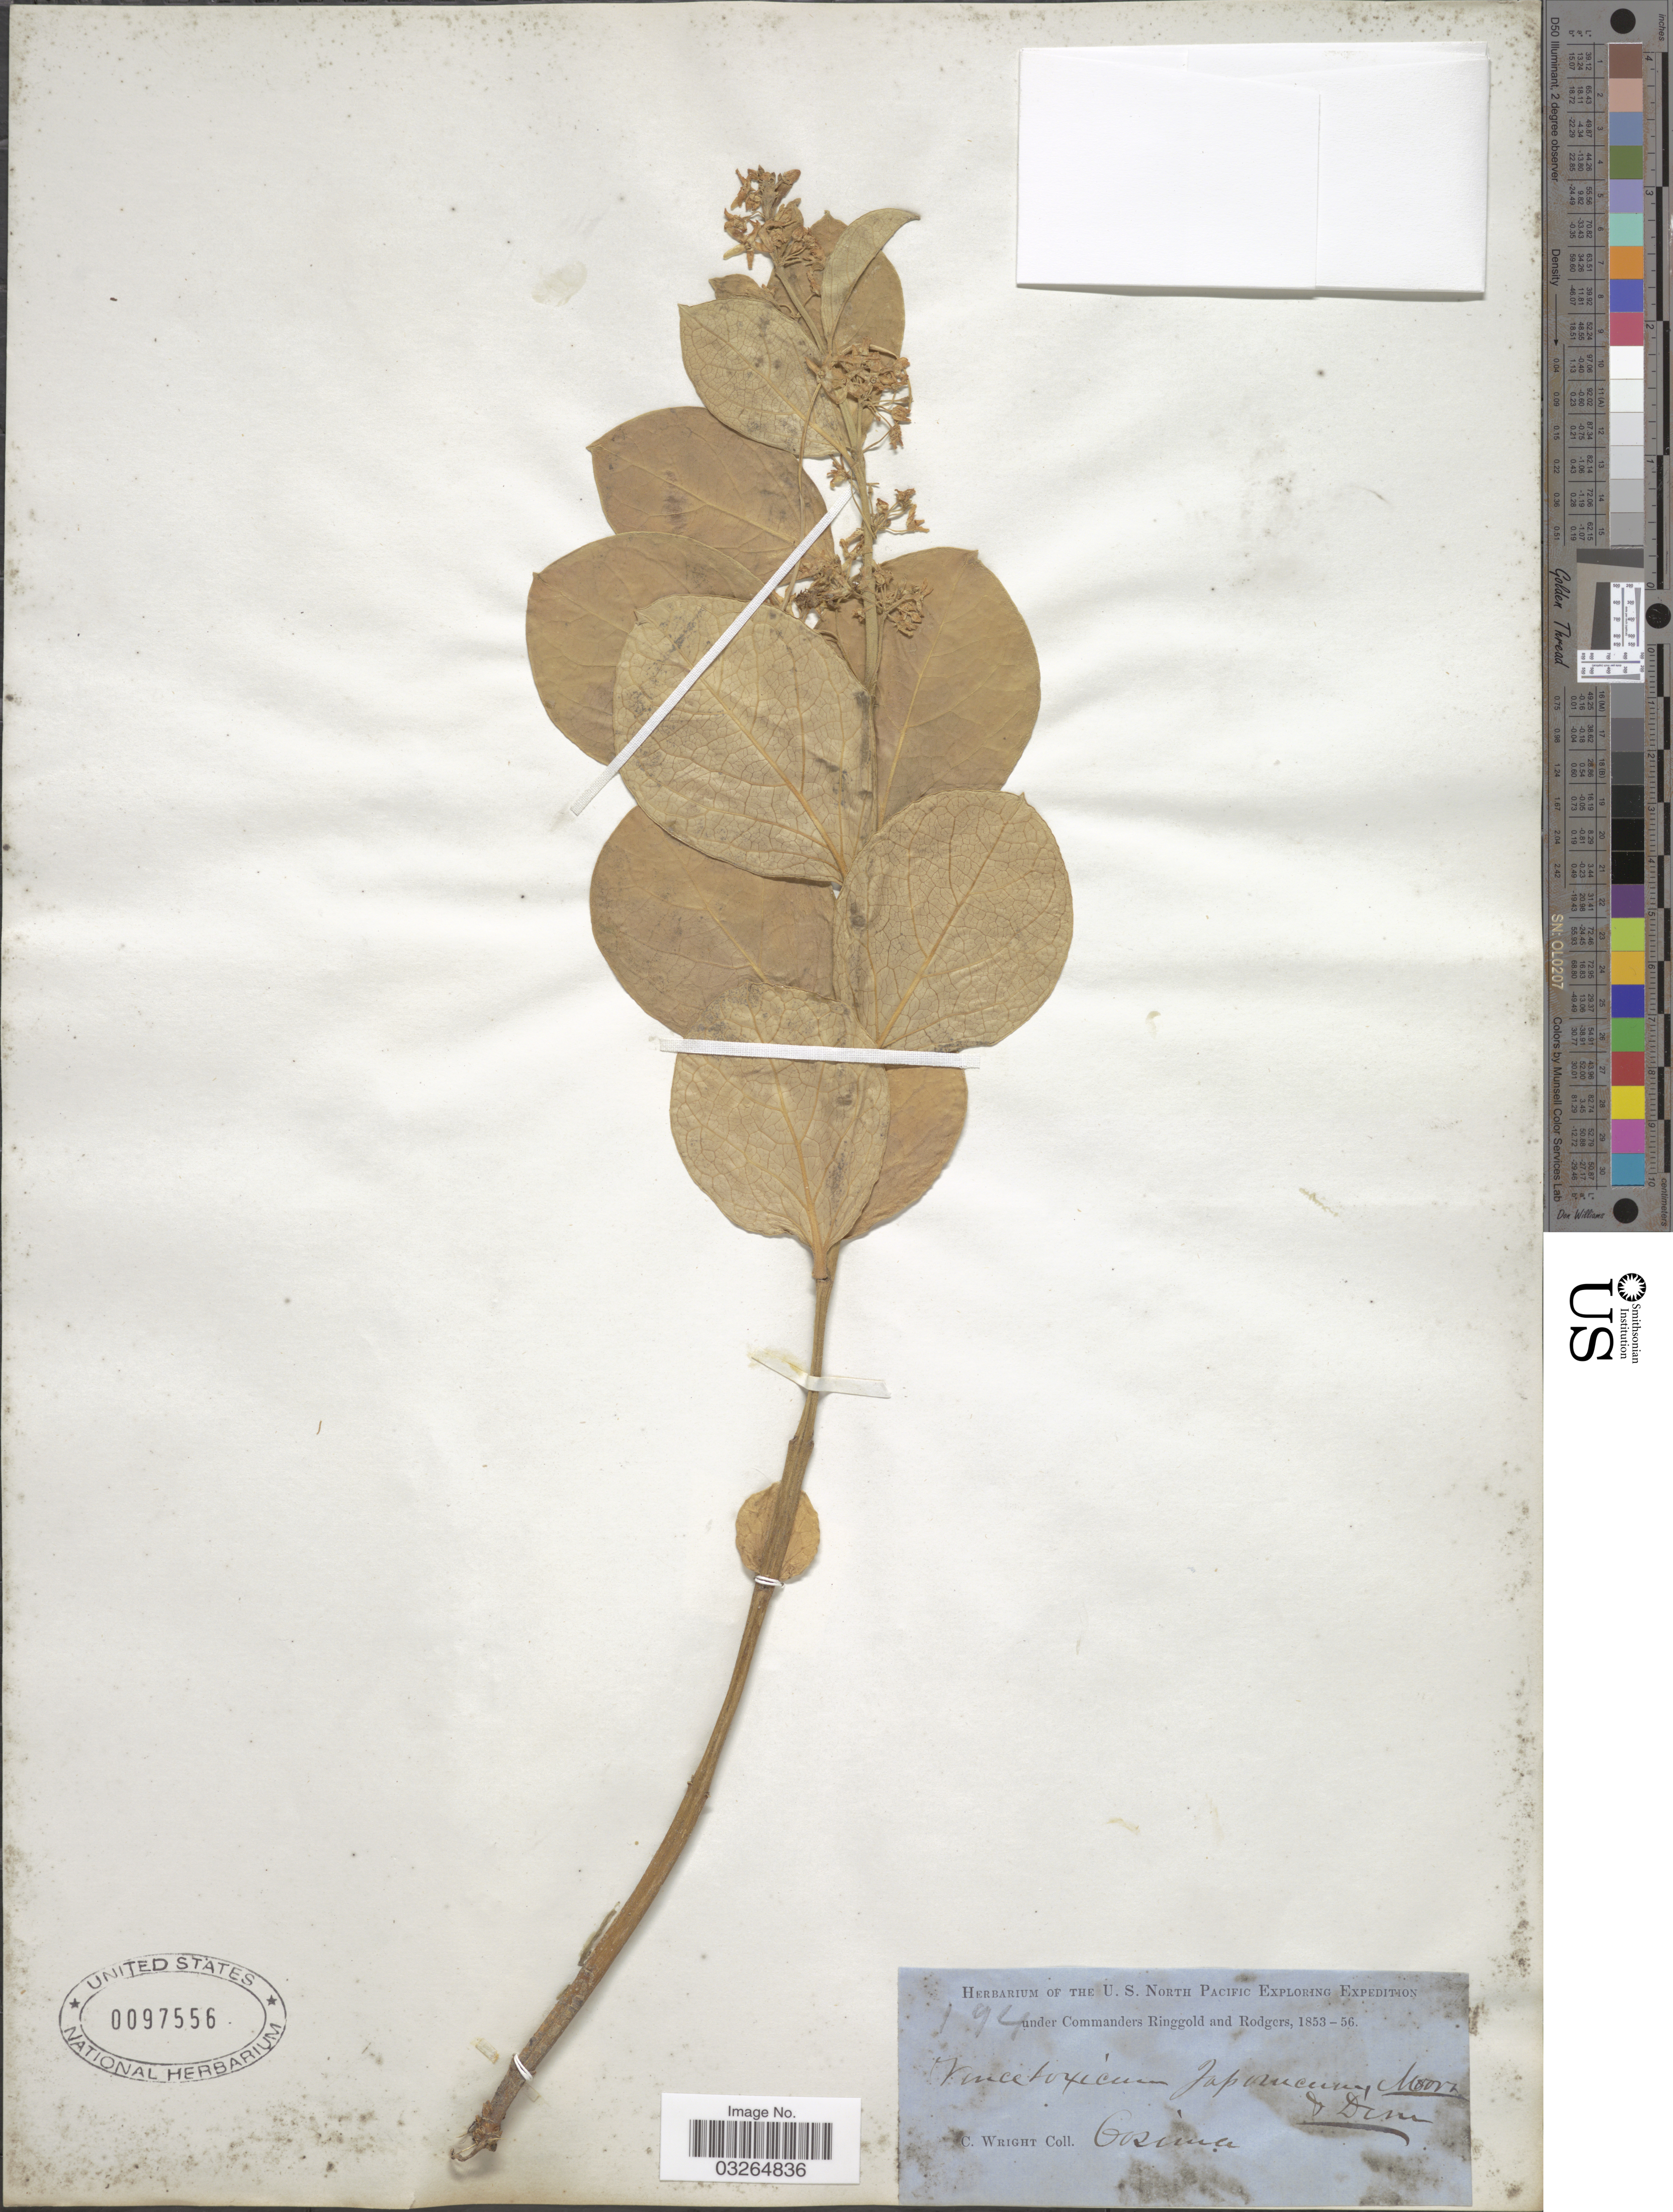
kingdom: Plantae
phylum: Tracheophyta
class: Magnoliopsida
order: Gentianales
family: Apocynaceae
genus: Cynanchum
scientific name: Cynanchum japonicum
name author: É. Morren & Decne.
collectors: C. Wright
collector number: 194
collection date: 1853/1856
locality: Cosima.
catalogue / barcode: US 97556